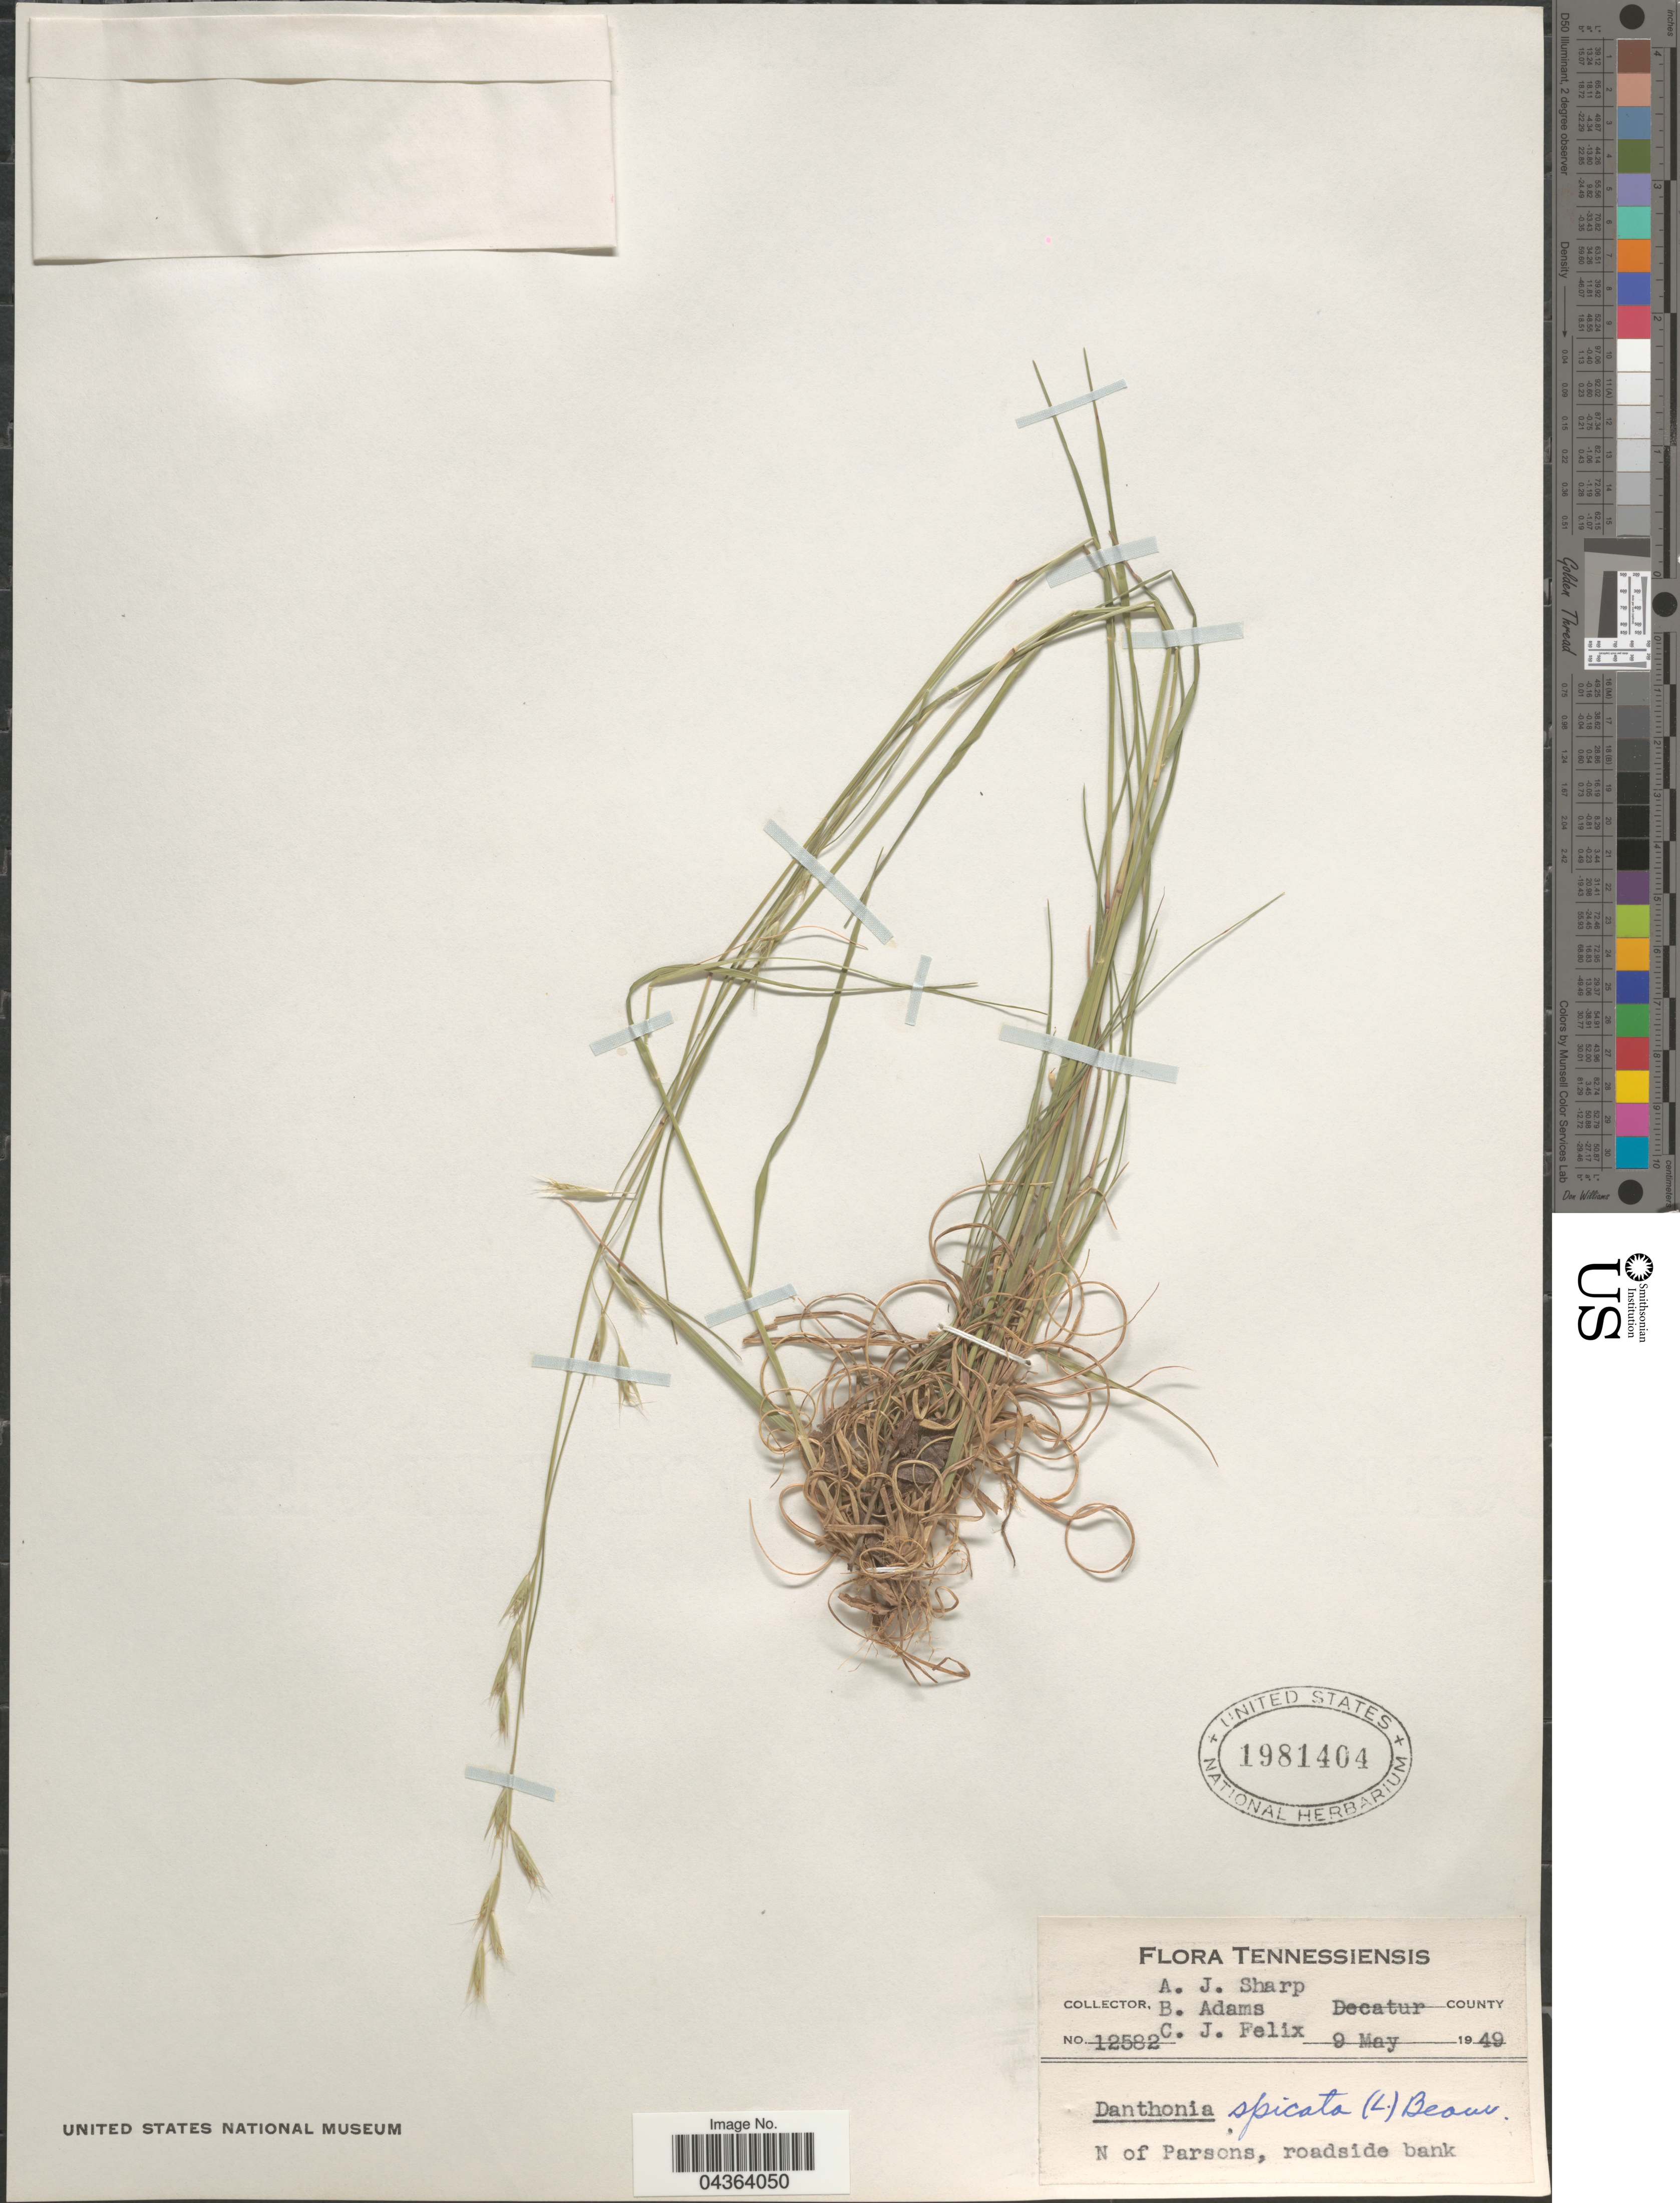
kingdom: Plantae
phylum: Tracheophyta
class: Liliopsida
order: Poales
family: Poaceae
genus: Danthonia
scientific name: Danthonia spicata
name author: (L.) P. Beauv. ex Roem. & Schult.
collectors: A. J. Sharp, B. Adams & C. Felix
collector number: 12582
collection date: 1949-05-09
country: United States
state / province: Tennessee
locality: Decatur County. N of Parsons, roadside bank.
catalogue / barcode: US 1981404